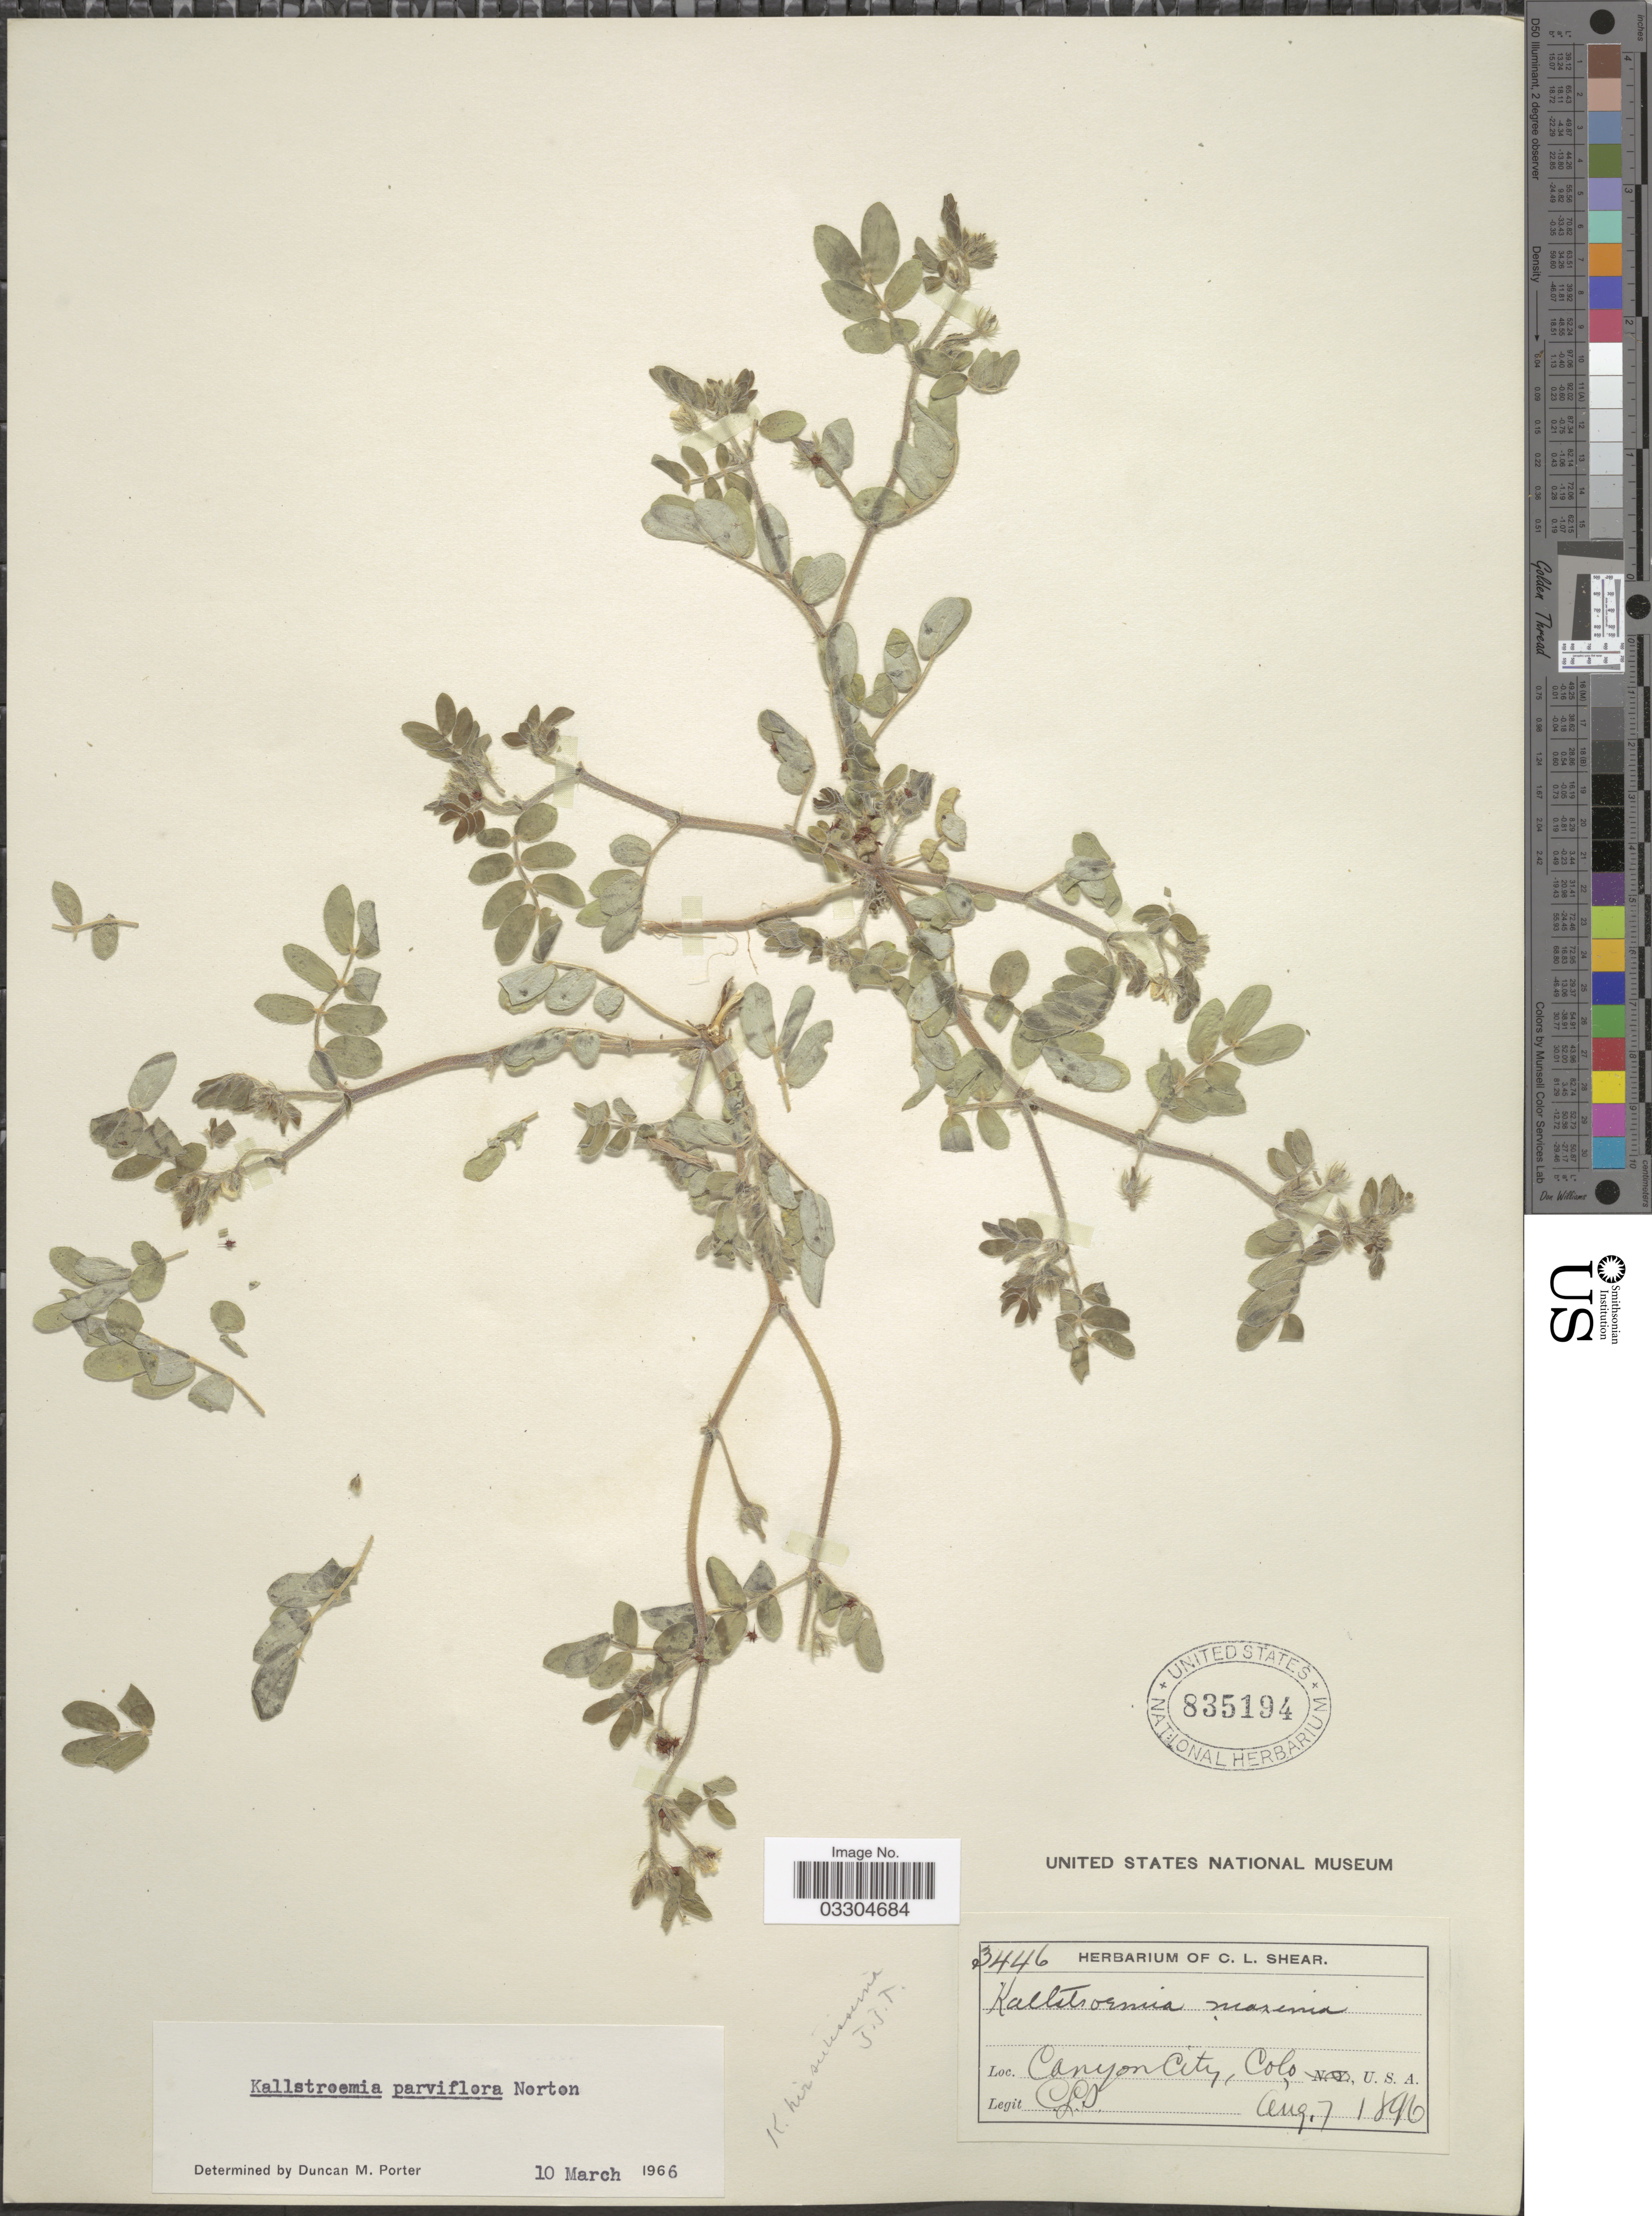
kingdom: Plantae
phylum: Tracheophyta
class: Magnoliopsida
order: Zygophyllales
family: Zygophyllaceae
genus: Kallstroemia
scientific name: Kallstroemia parviflora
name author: Norton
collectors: C. L. Shear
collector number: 3446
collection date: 1896-08-07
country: United States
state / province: Colorado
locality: Canyon City.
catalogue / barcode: US 835194